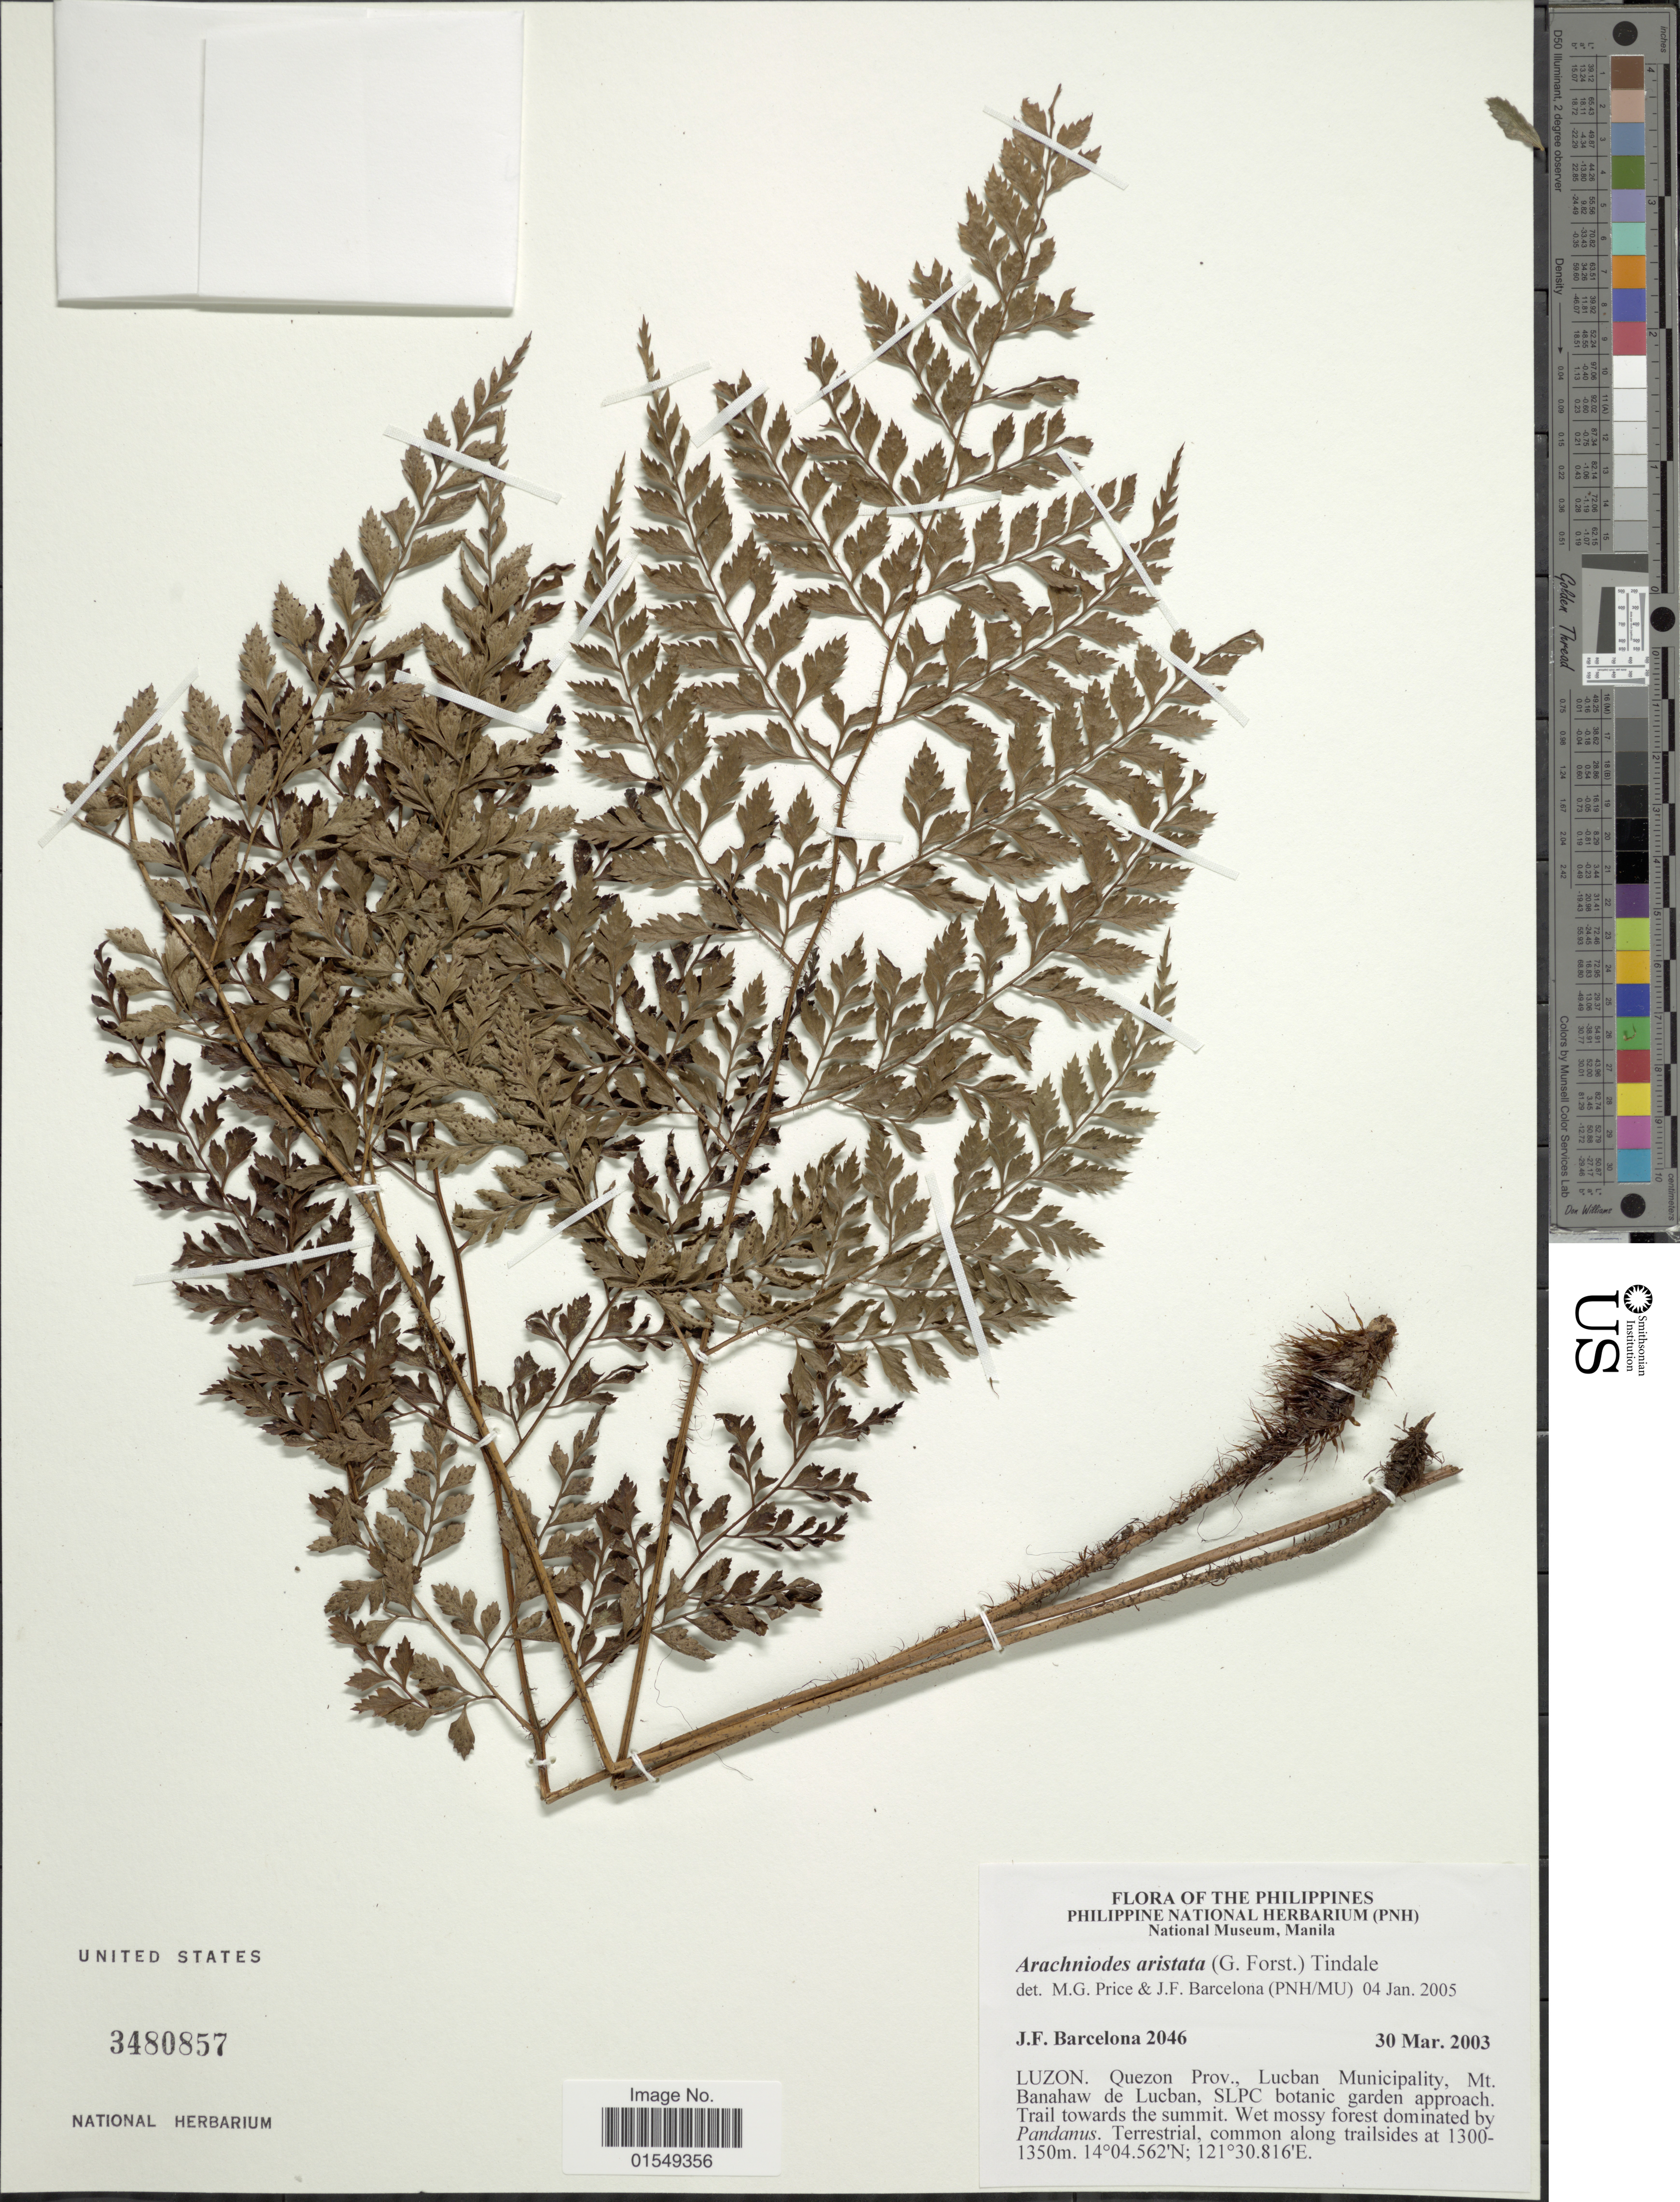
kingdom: Plantae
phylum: Tracheophyta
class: Polypodiopsida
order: Polypodiales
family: Dryopteridaceae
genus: Arachniodes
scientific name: Arachniodes aristata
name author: (G. Forst.) Tindale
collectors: J. F. Barcelona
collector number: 2046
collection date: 2003-03-30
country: Philippines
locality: Luzon. Quezon Prov., Lucban Municipality, Mt. Banahaw de Lucban, SLPC botanic garden approach., trail towards the summit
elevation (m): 1300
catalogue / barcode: US 3480857